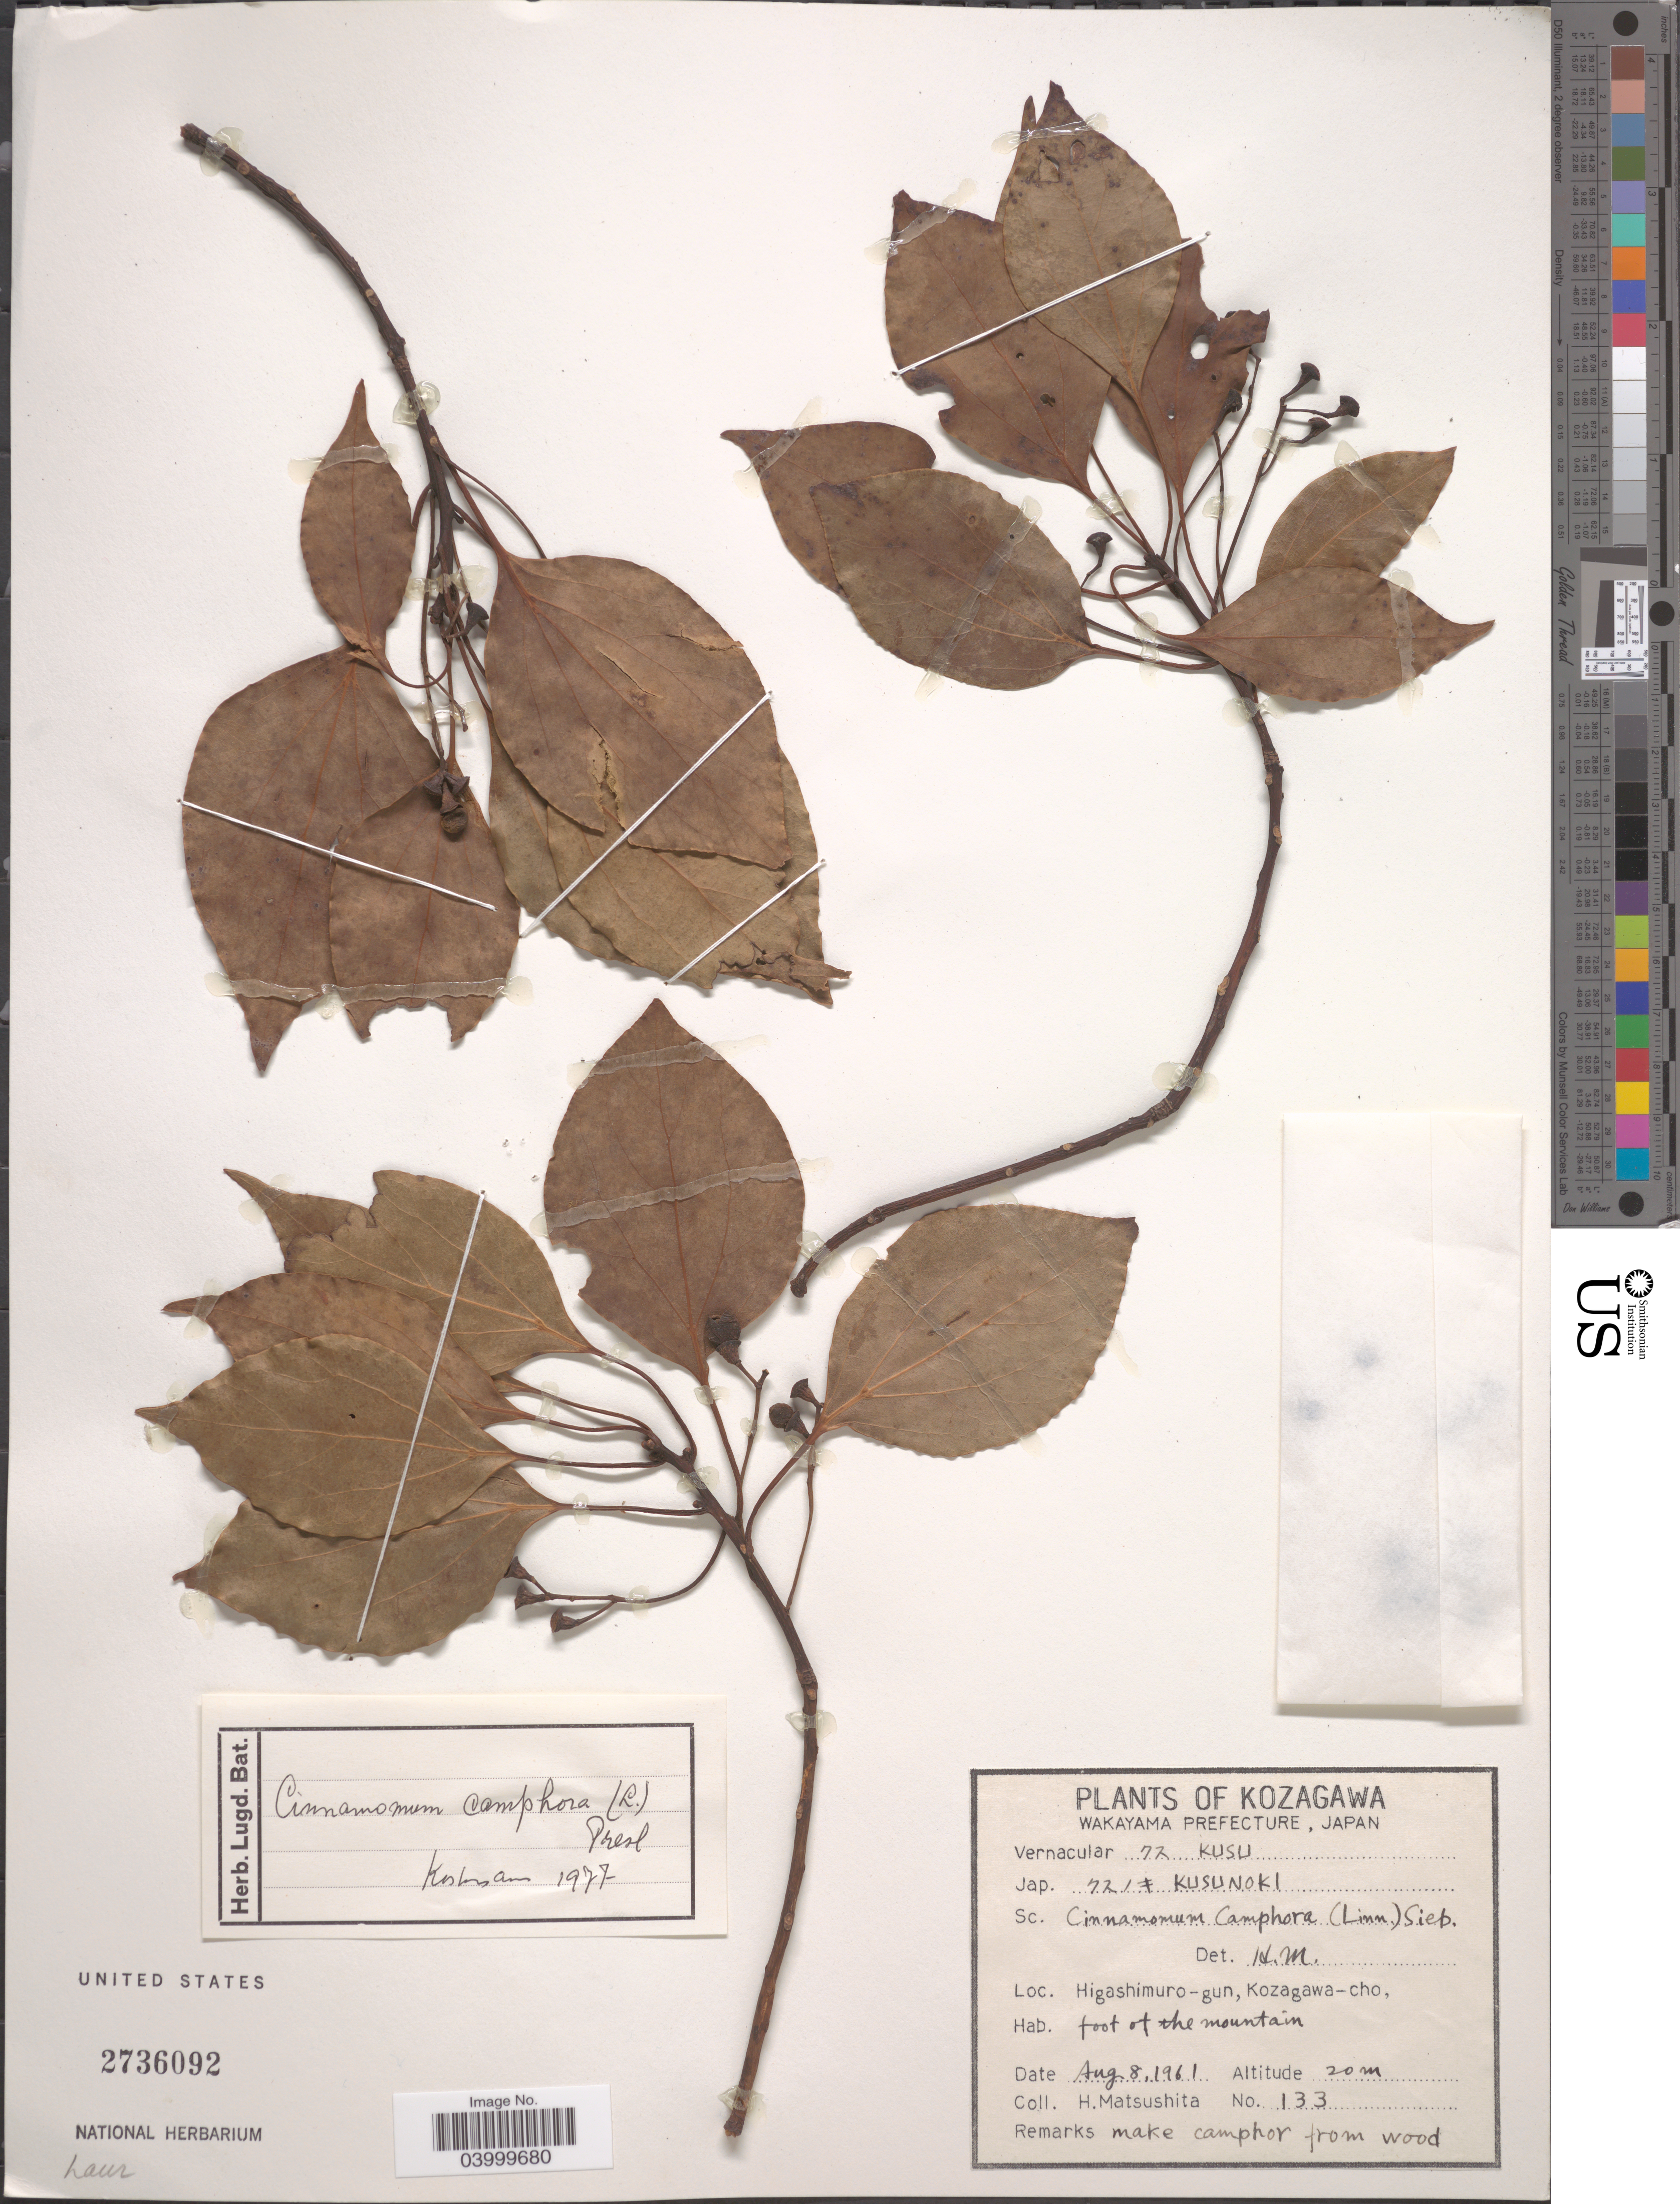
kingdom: Plantae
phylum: Tracheophyta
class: Magnoliopsida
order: Laurales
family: Lauraceae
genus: Cinnamomum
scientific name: Cinnamomum camphora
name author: (L.) J. Presl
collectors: H. Matsushita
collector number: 133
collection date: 1961-08-08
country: Japan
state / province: Wakayama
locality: Kozagawa. Wakayama Prefecture. Higashimuro-gun, Kozagawa-cho, foot of the mountain.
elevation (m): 20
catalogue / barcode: US 2736092